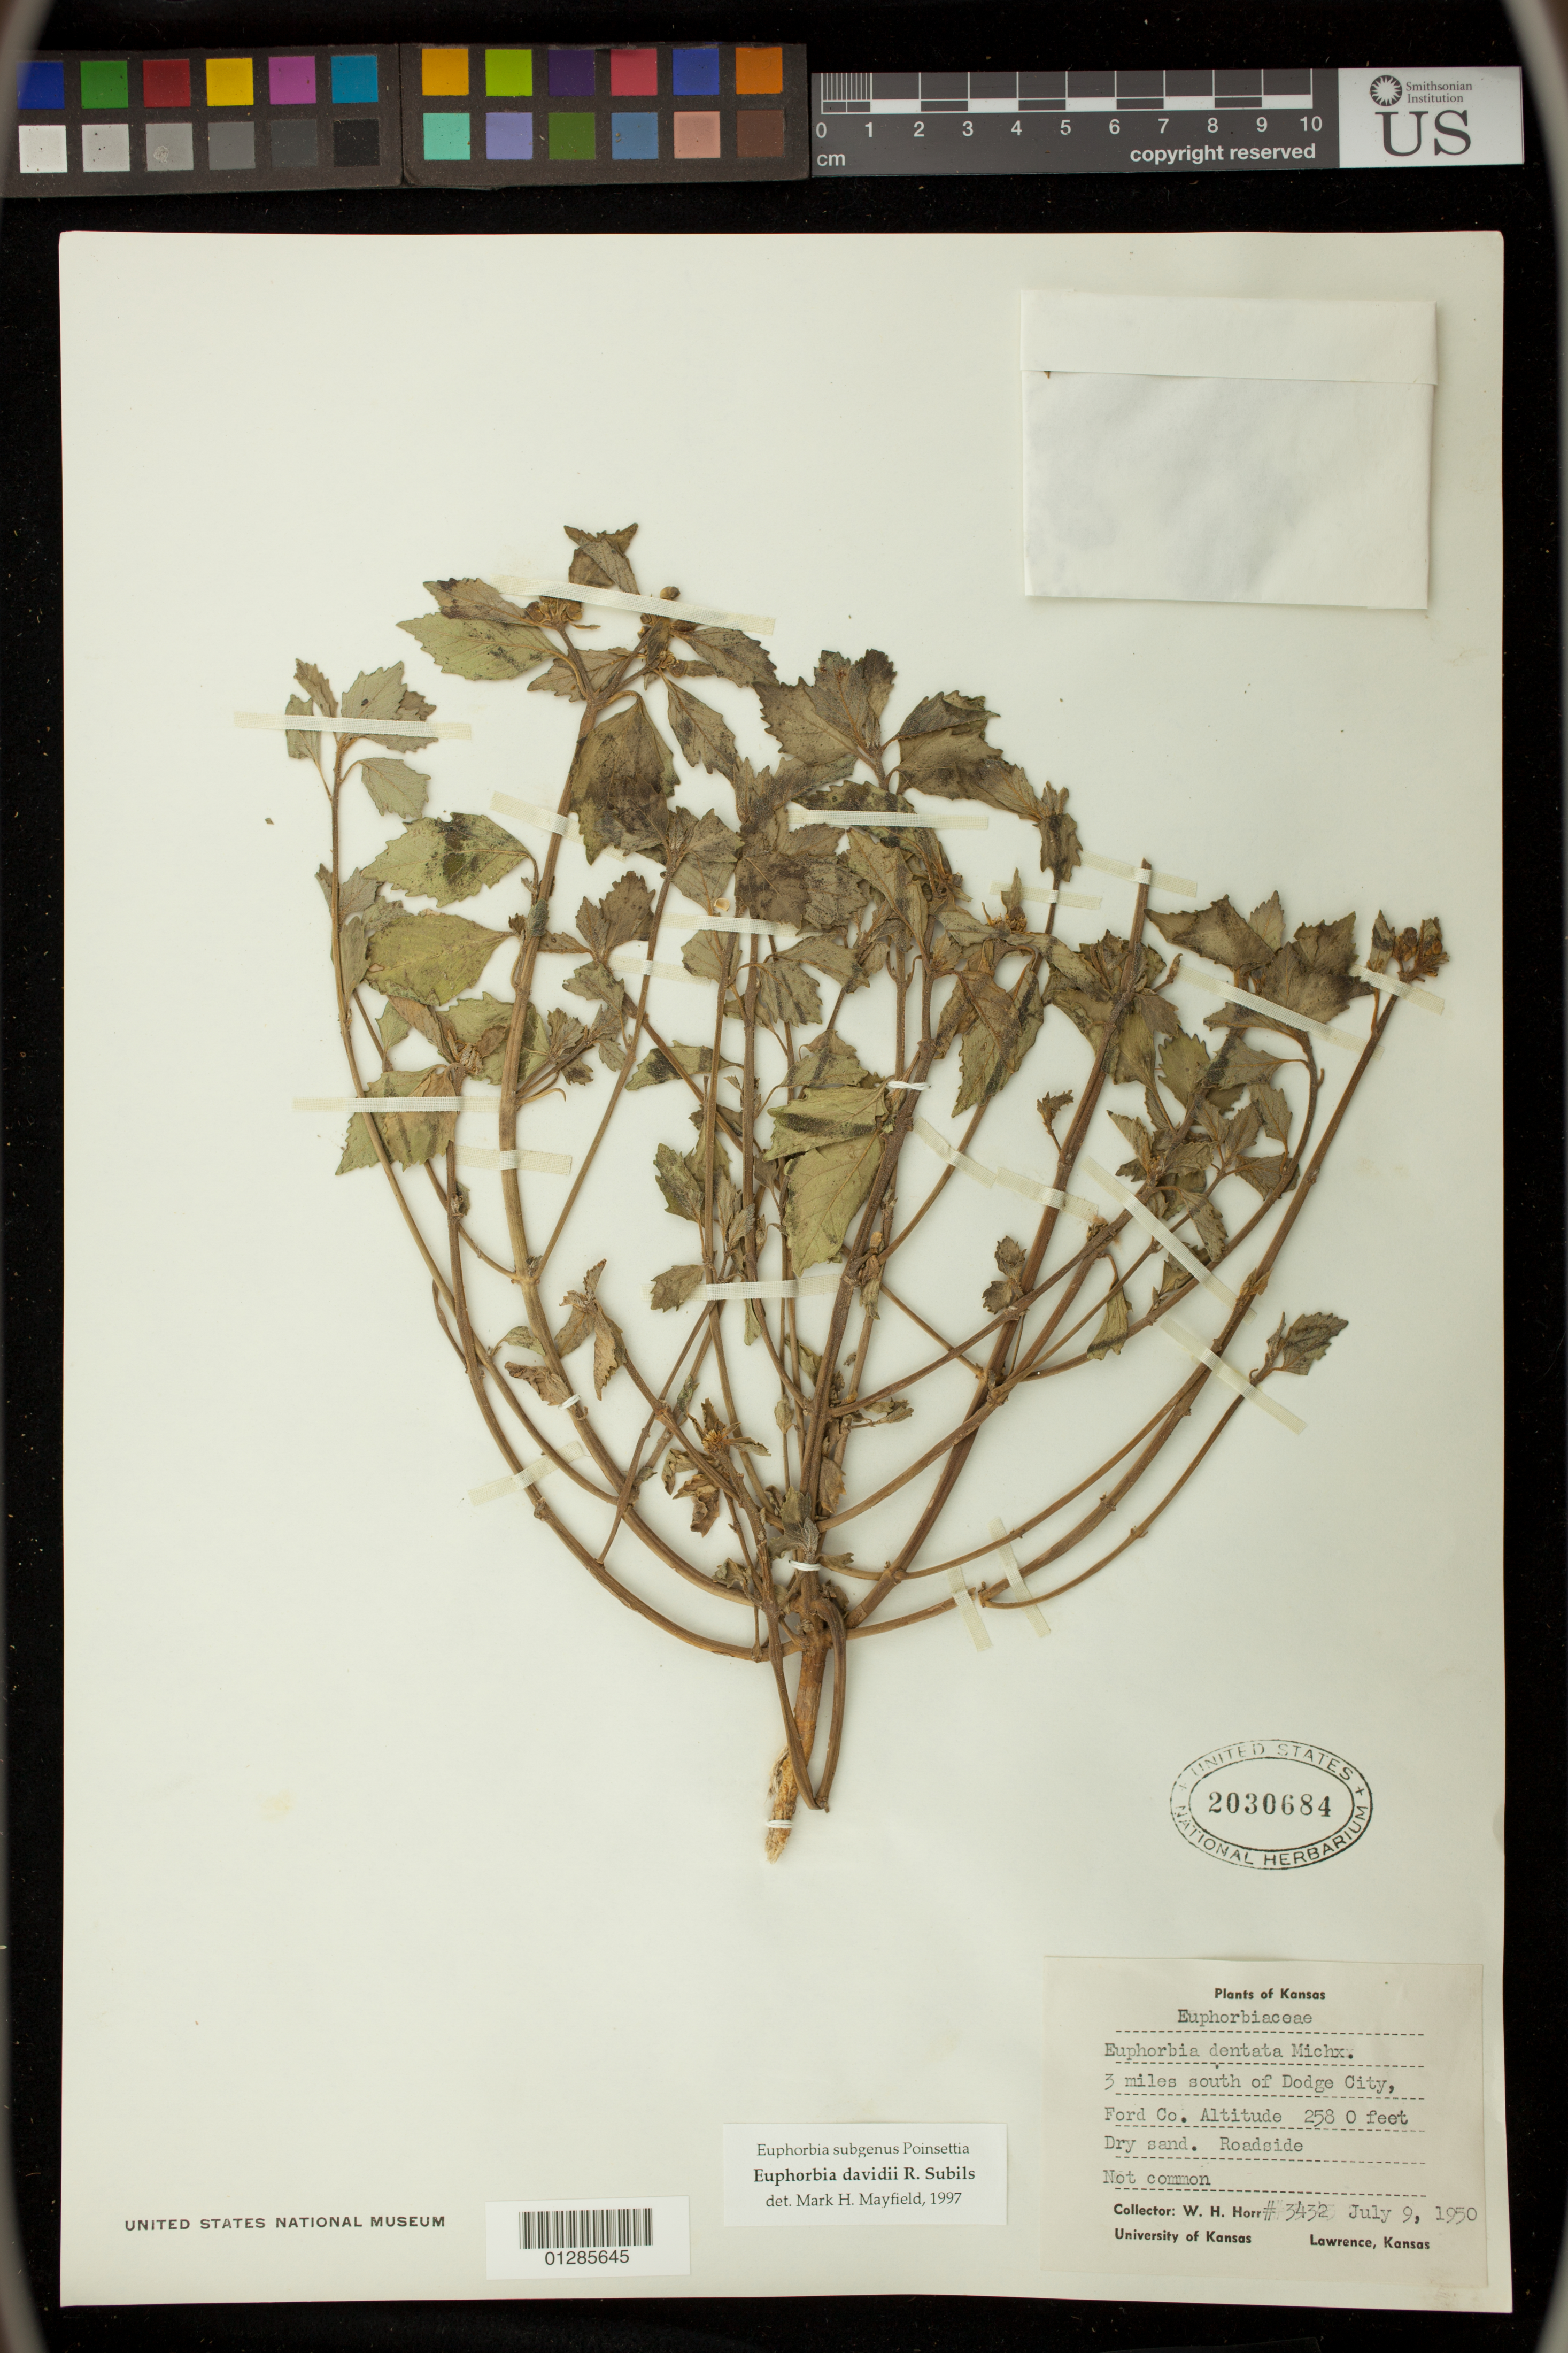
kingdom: Plantae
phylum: Tracheophyta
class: Magnoliopsida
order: Malpighiales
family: Euphorbiaceae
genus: Euphorbia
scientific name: Euphorbia davidii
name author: Subils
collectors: W. H. Horr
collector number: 3432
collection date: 1950-07-09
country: United States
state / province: Kansas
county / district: Ford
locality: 3 miles south of Dodge City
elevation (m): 79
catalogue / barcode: US 2030684